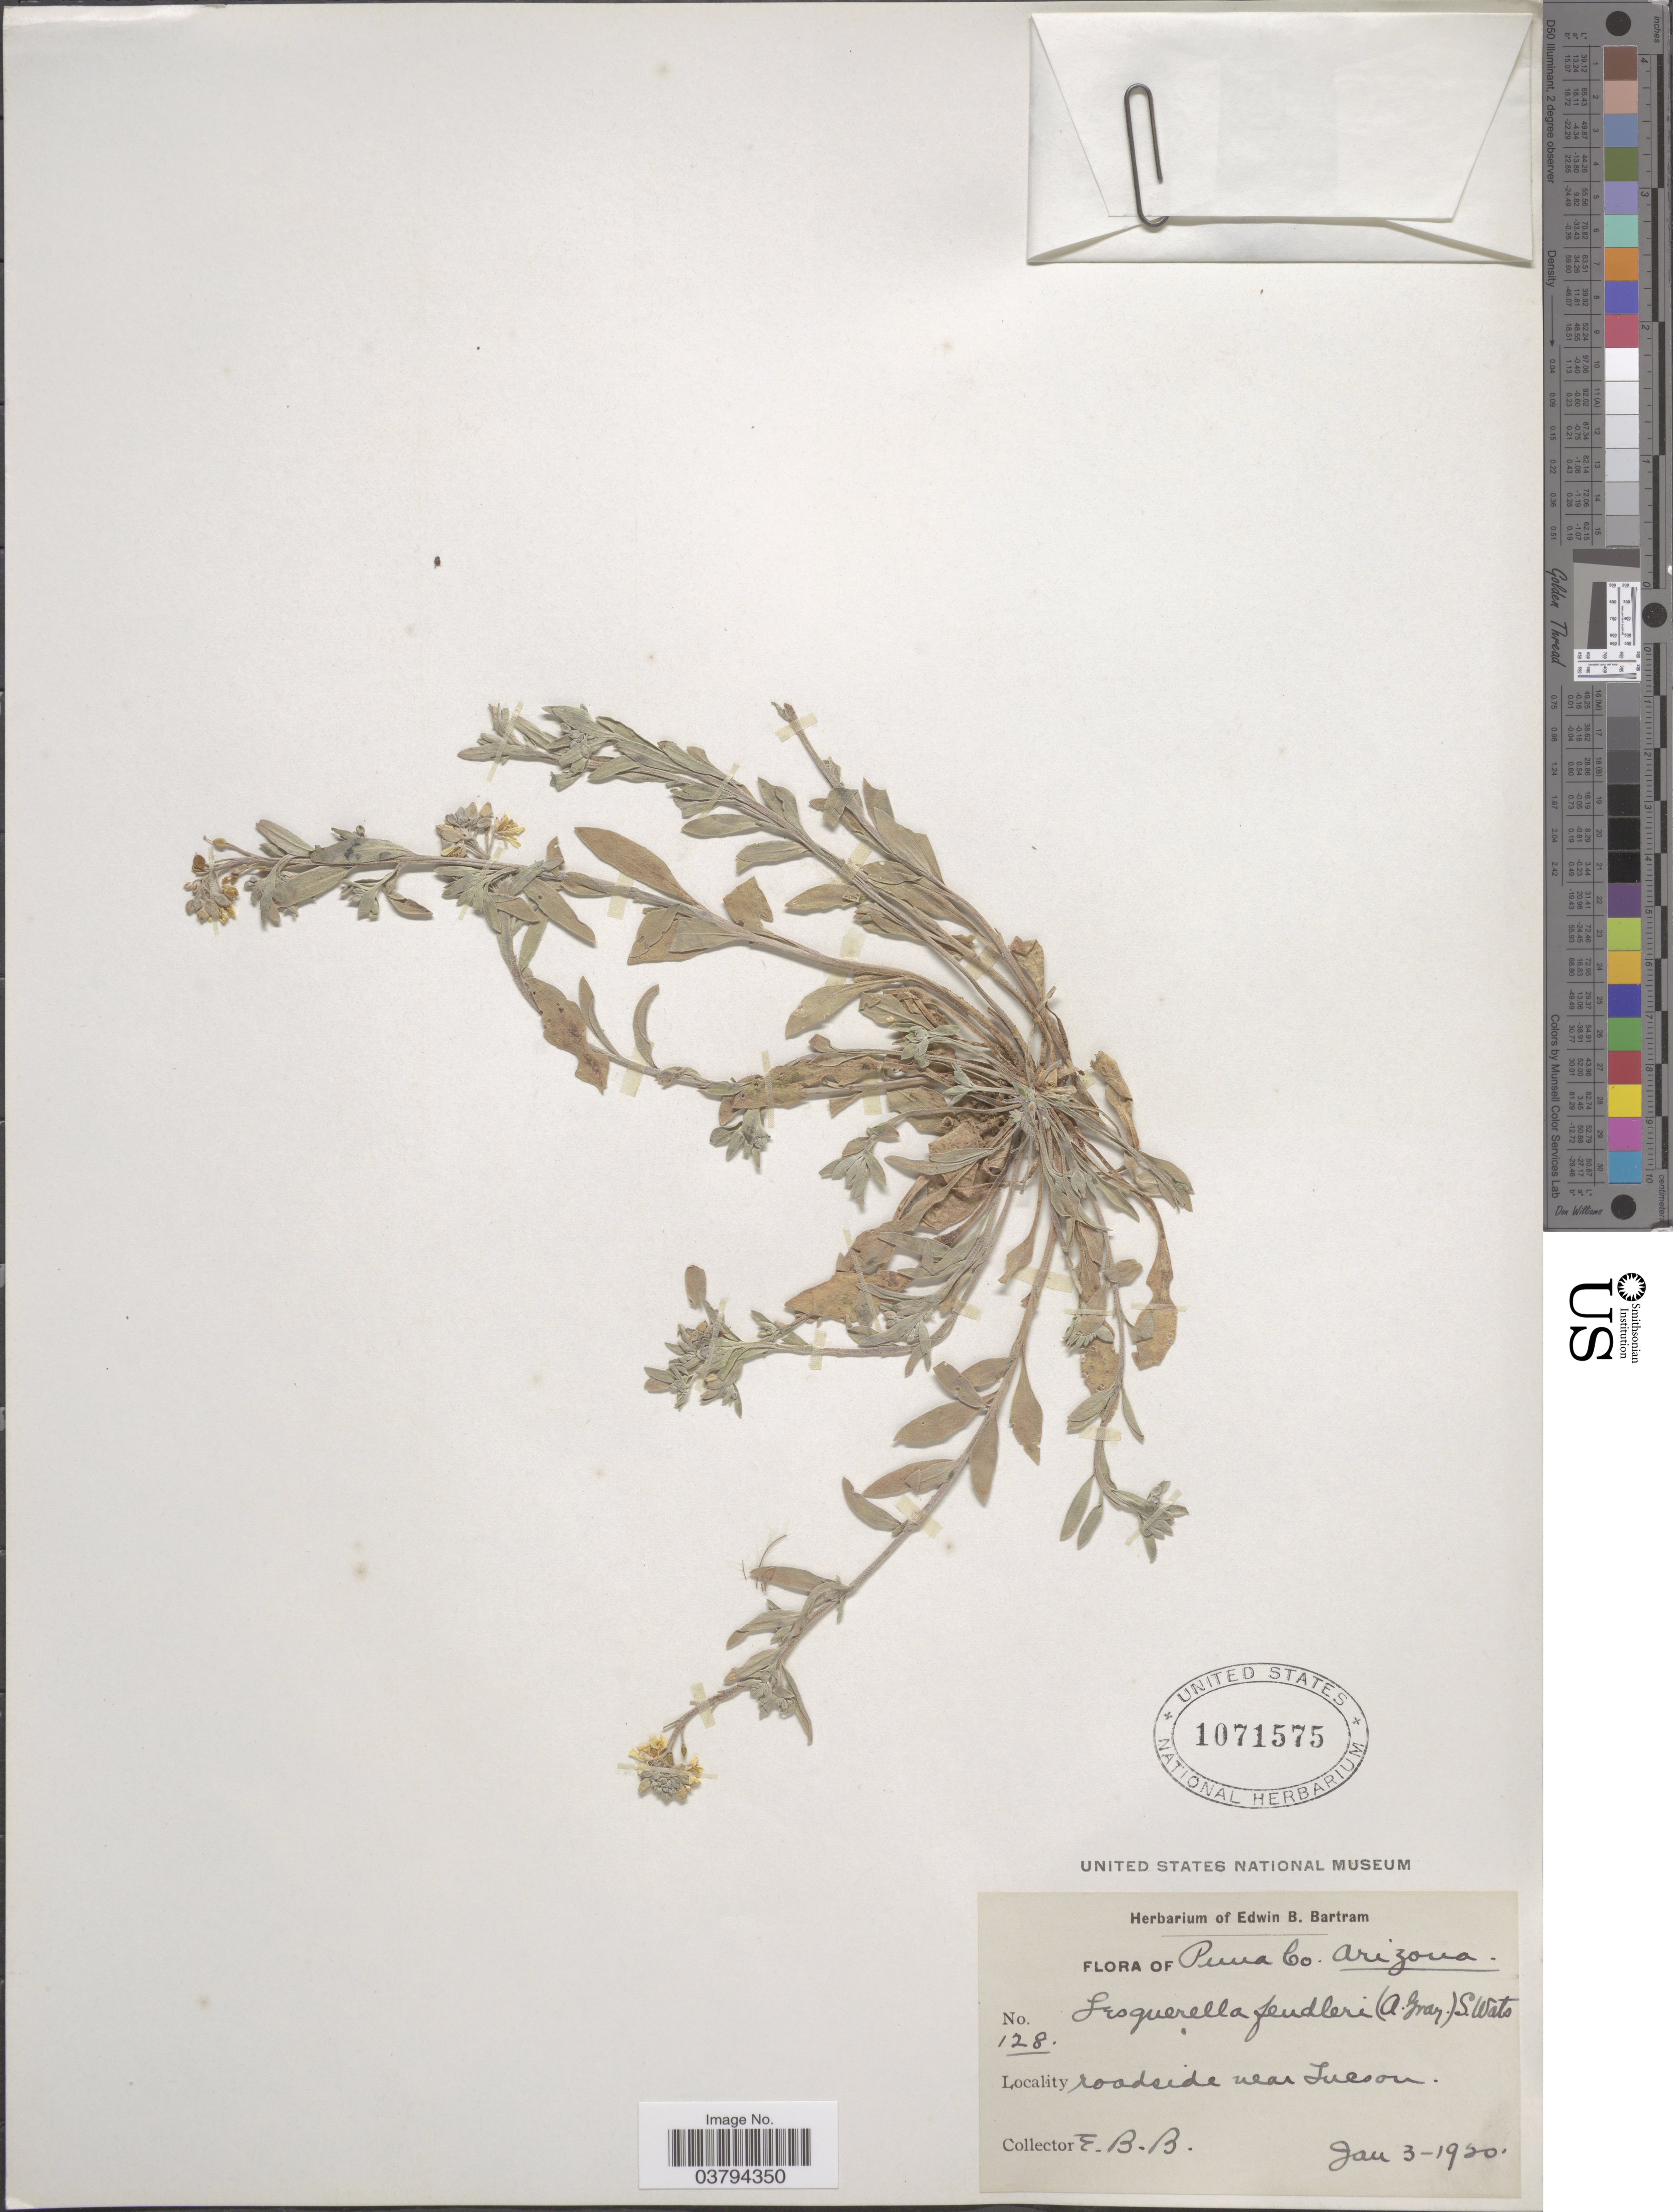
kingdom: Plantae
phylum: Tracheophyta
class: Magnoliopsida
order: Brassicales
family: Brassicaceae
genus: Lesquerella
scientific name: Lesquerella tenella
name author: A. Nelson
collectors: E. B. Bartram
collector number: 128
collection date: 1920-01-03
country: United States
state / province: Arizona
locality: Puma Co. Roadside near Tucson.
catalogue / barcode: US 1071575